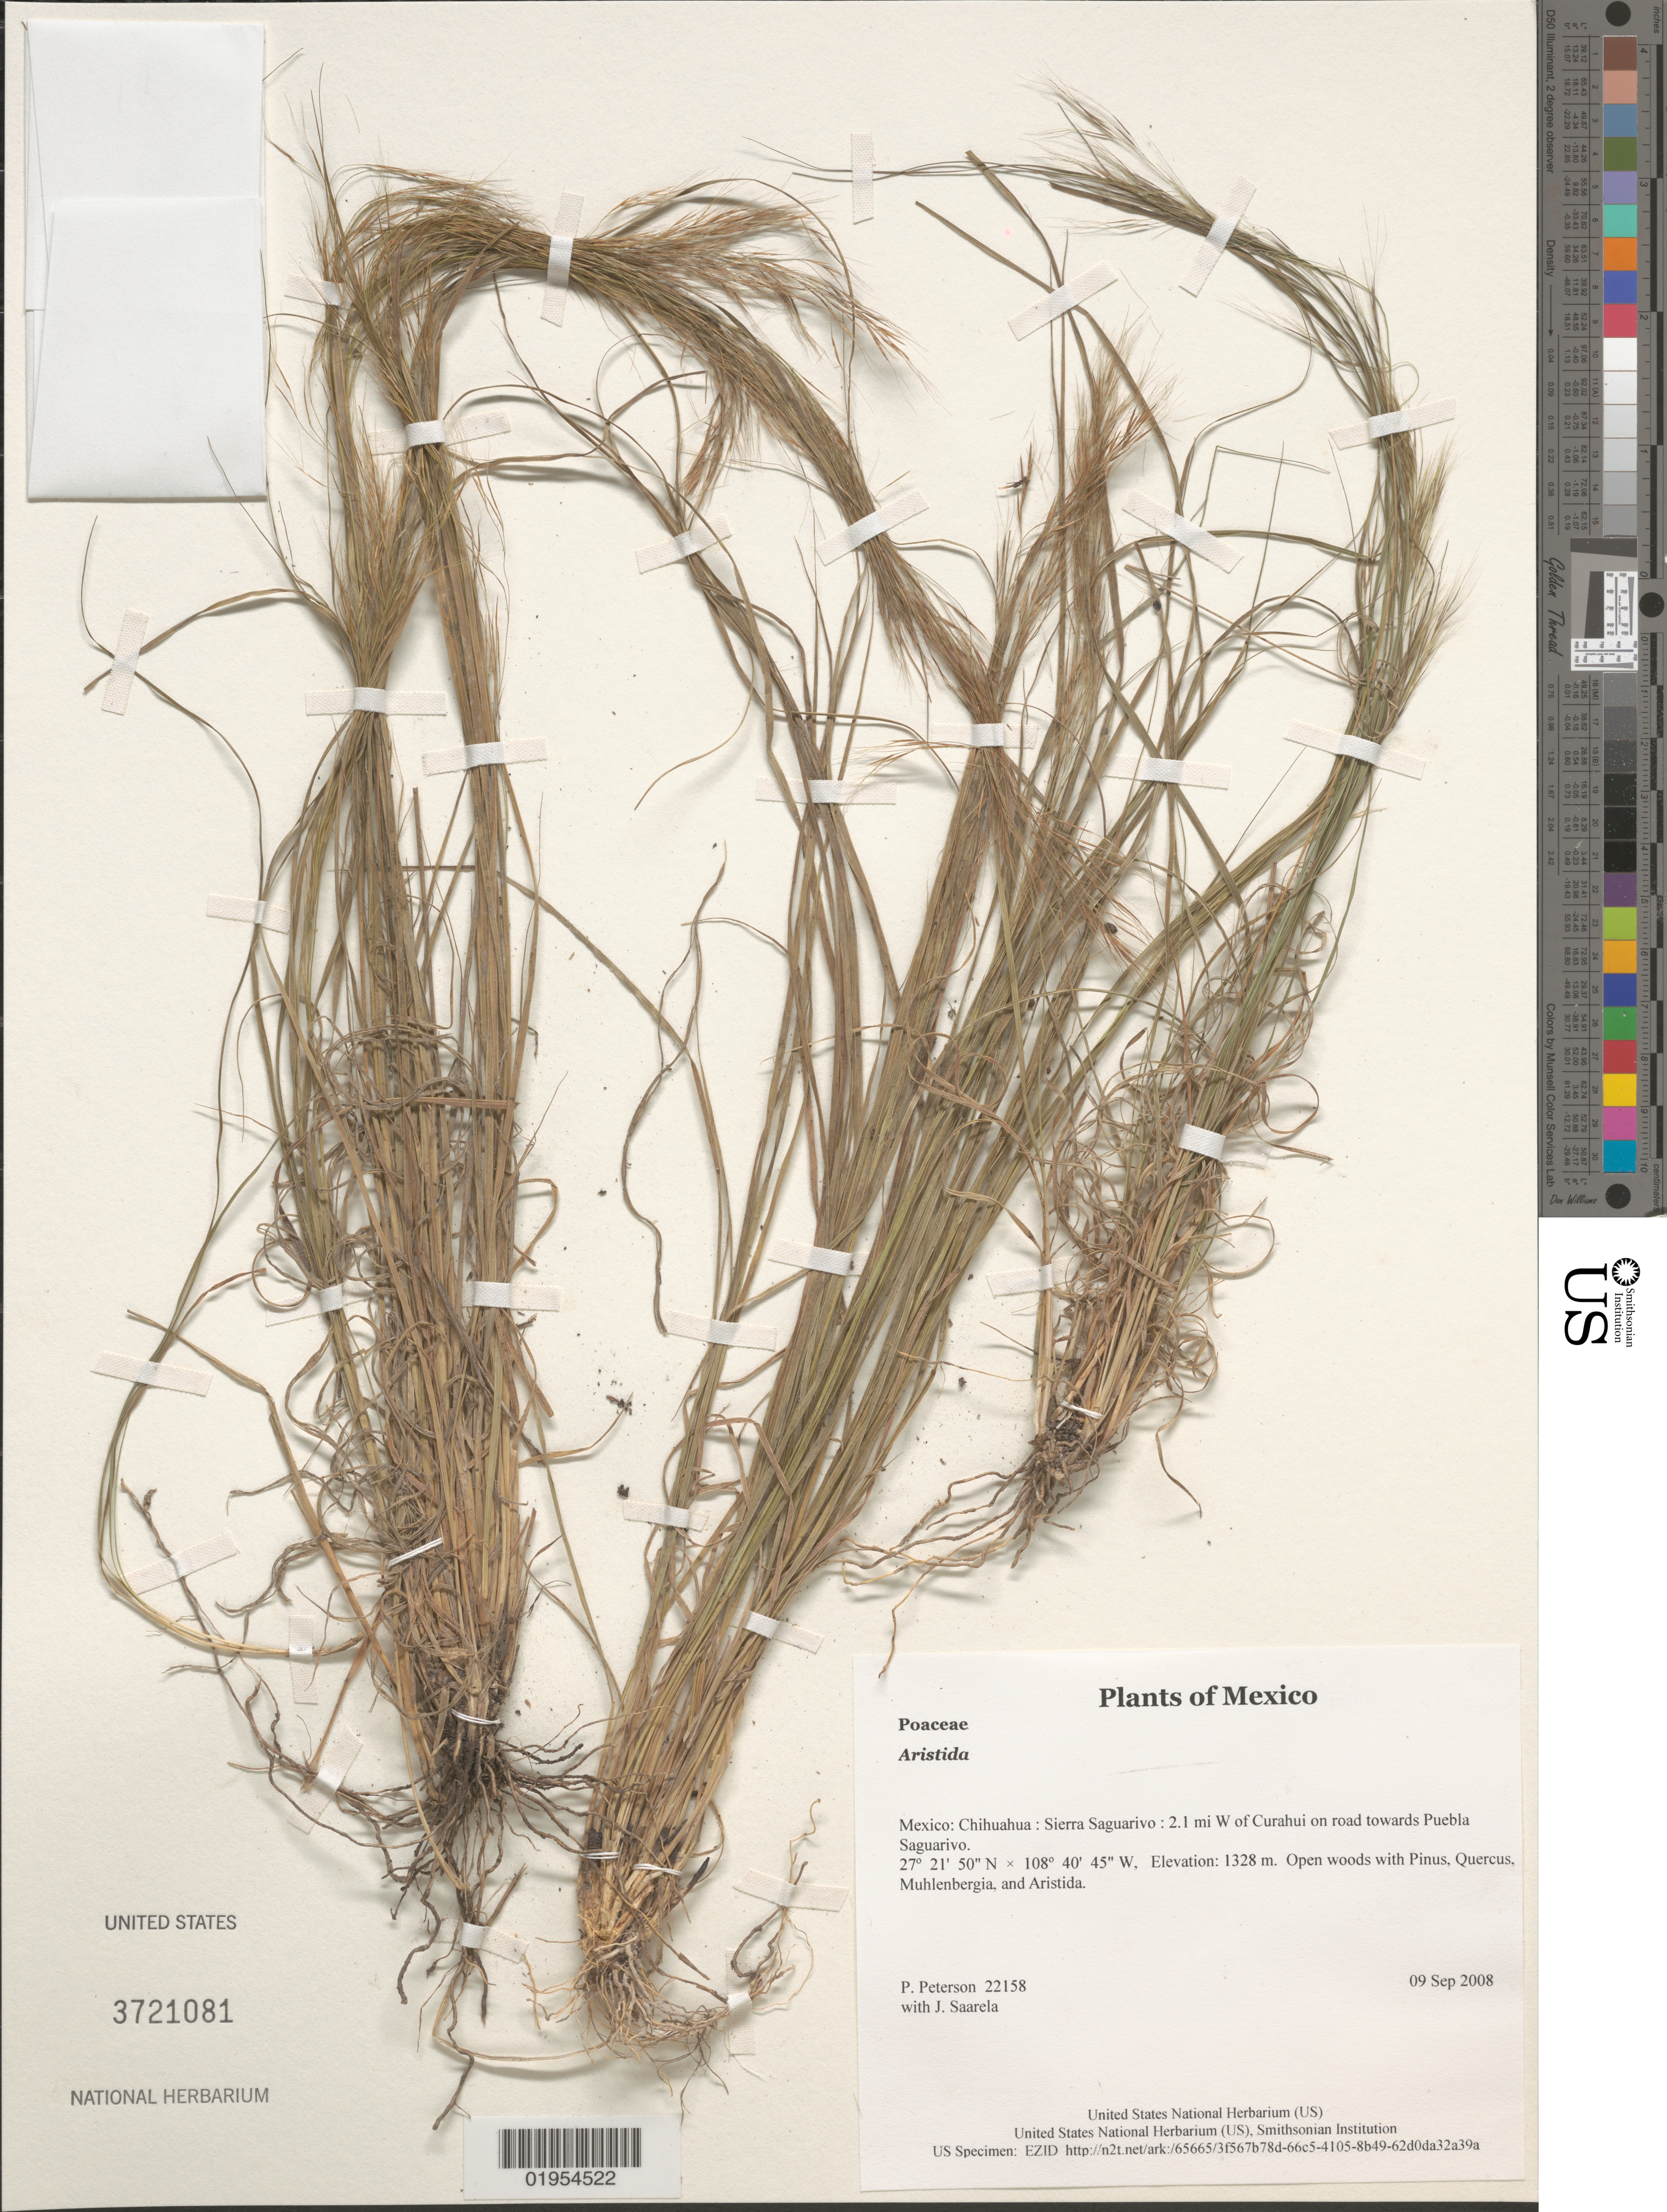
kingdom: Plantae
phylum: Tracheophyta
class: Liliopsida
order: Poales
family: Poaceae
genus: Aristida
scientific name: Aristida sp.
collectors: P. M. Peterson & J. Saarela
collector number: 22158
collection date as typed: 09 Sep 2008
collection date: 2008-09-09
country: Mexico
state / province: Chihuahua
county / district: Sierra Saguarivo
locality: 2.1 mi W of Curahui on road towards Puebla Saguarivo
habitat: Open woods with Pinus, Quercus, Muhlenbergia, and Aristida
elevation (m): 1328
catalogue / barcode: US 3721081